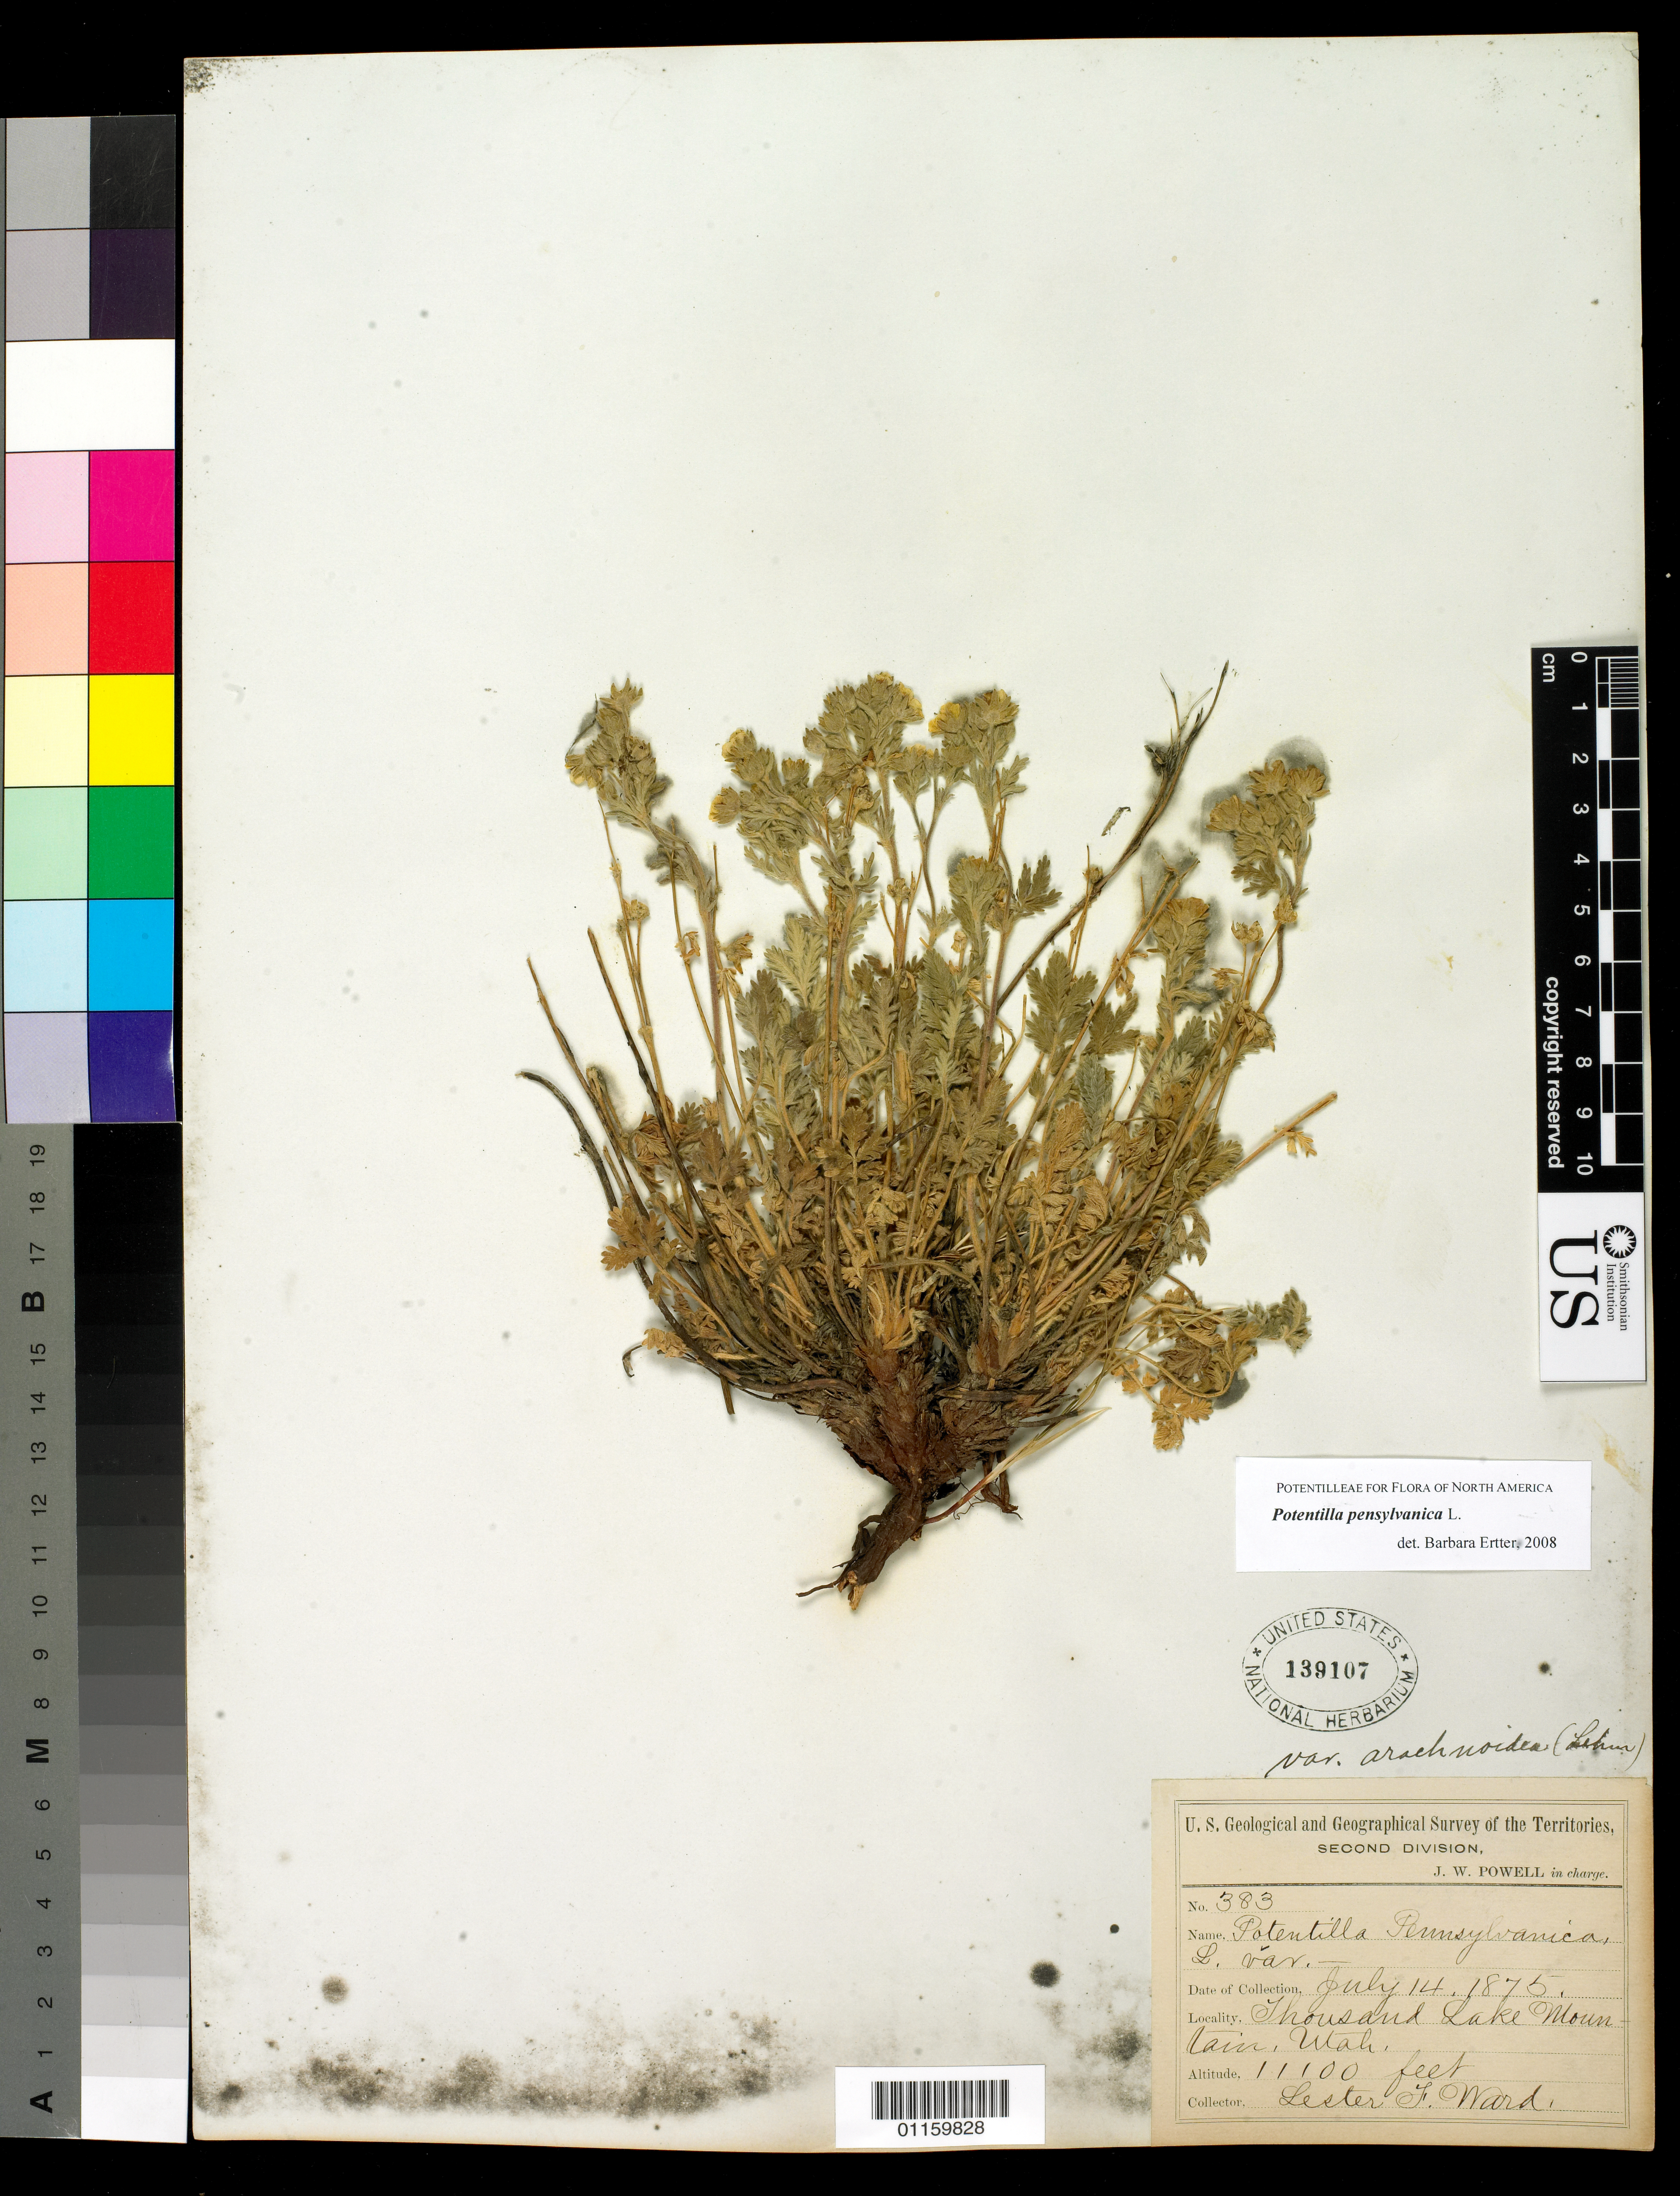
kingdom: Plantae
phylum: Tracheophyta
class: Magnoliopsida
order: Rosales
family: Rosaceae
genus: Potentilla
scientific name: Potentilla pensylvanica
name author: L.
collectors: L. F. Ward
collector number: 383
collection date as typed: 14 Jul 1875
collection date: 1875-07-14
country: United States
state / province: Utah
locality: Thousand Lake Mt.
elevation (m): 3383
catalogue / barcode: US 139107